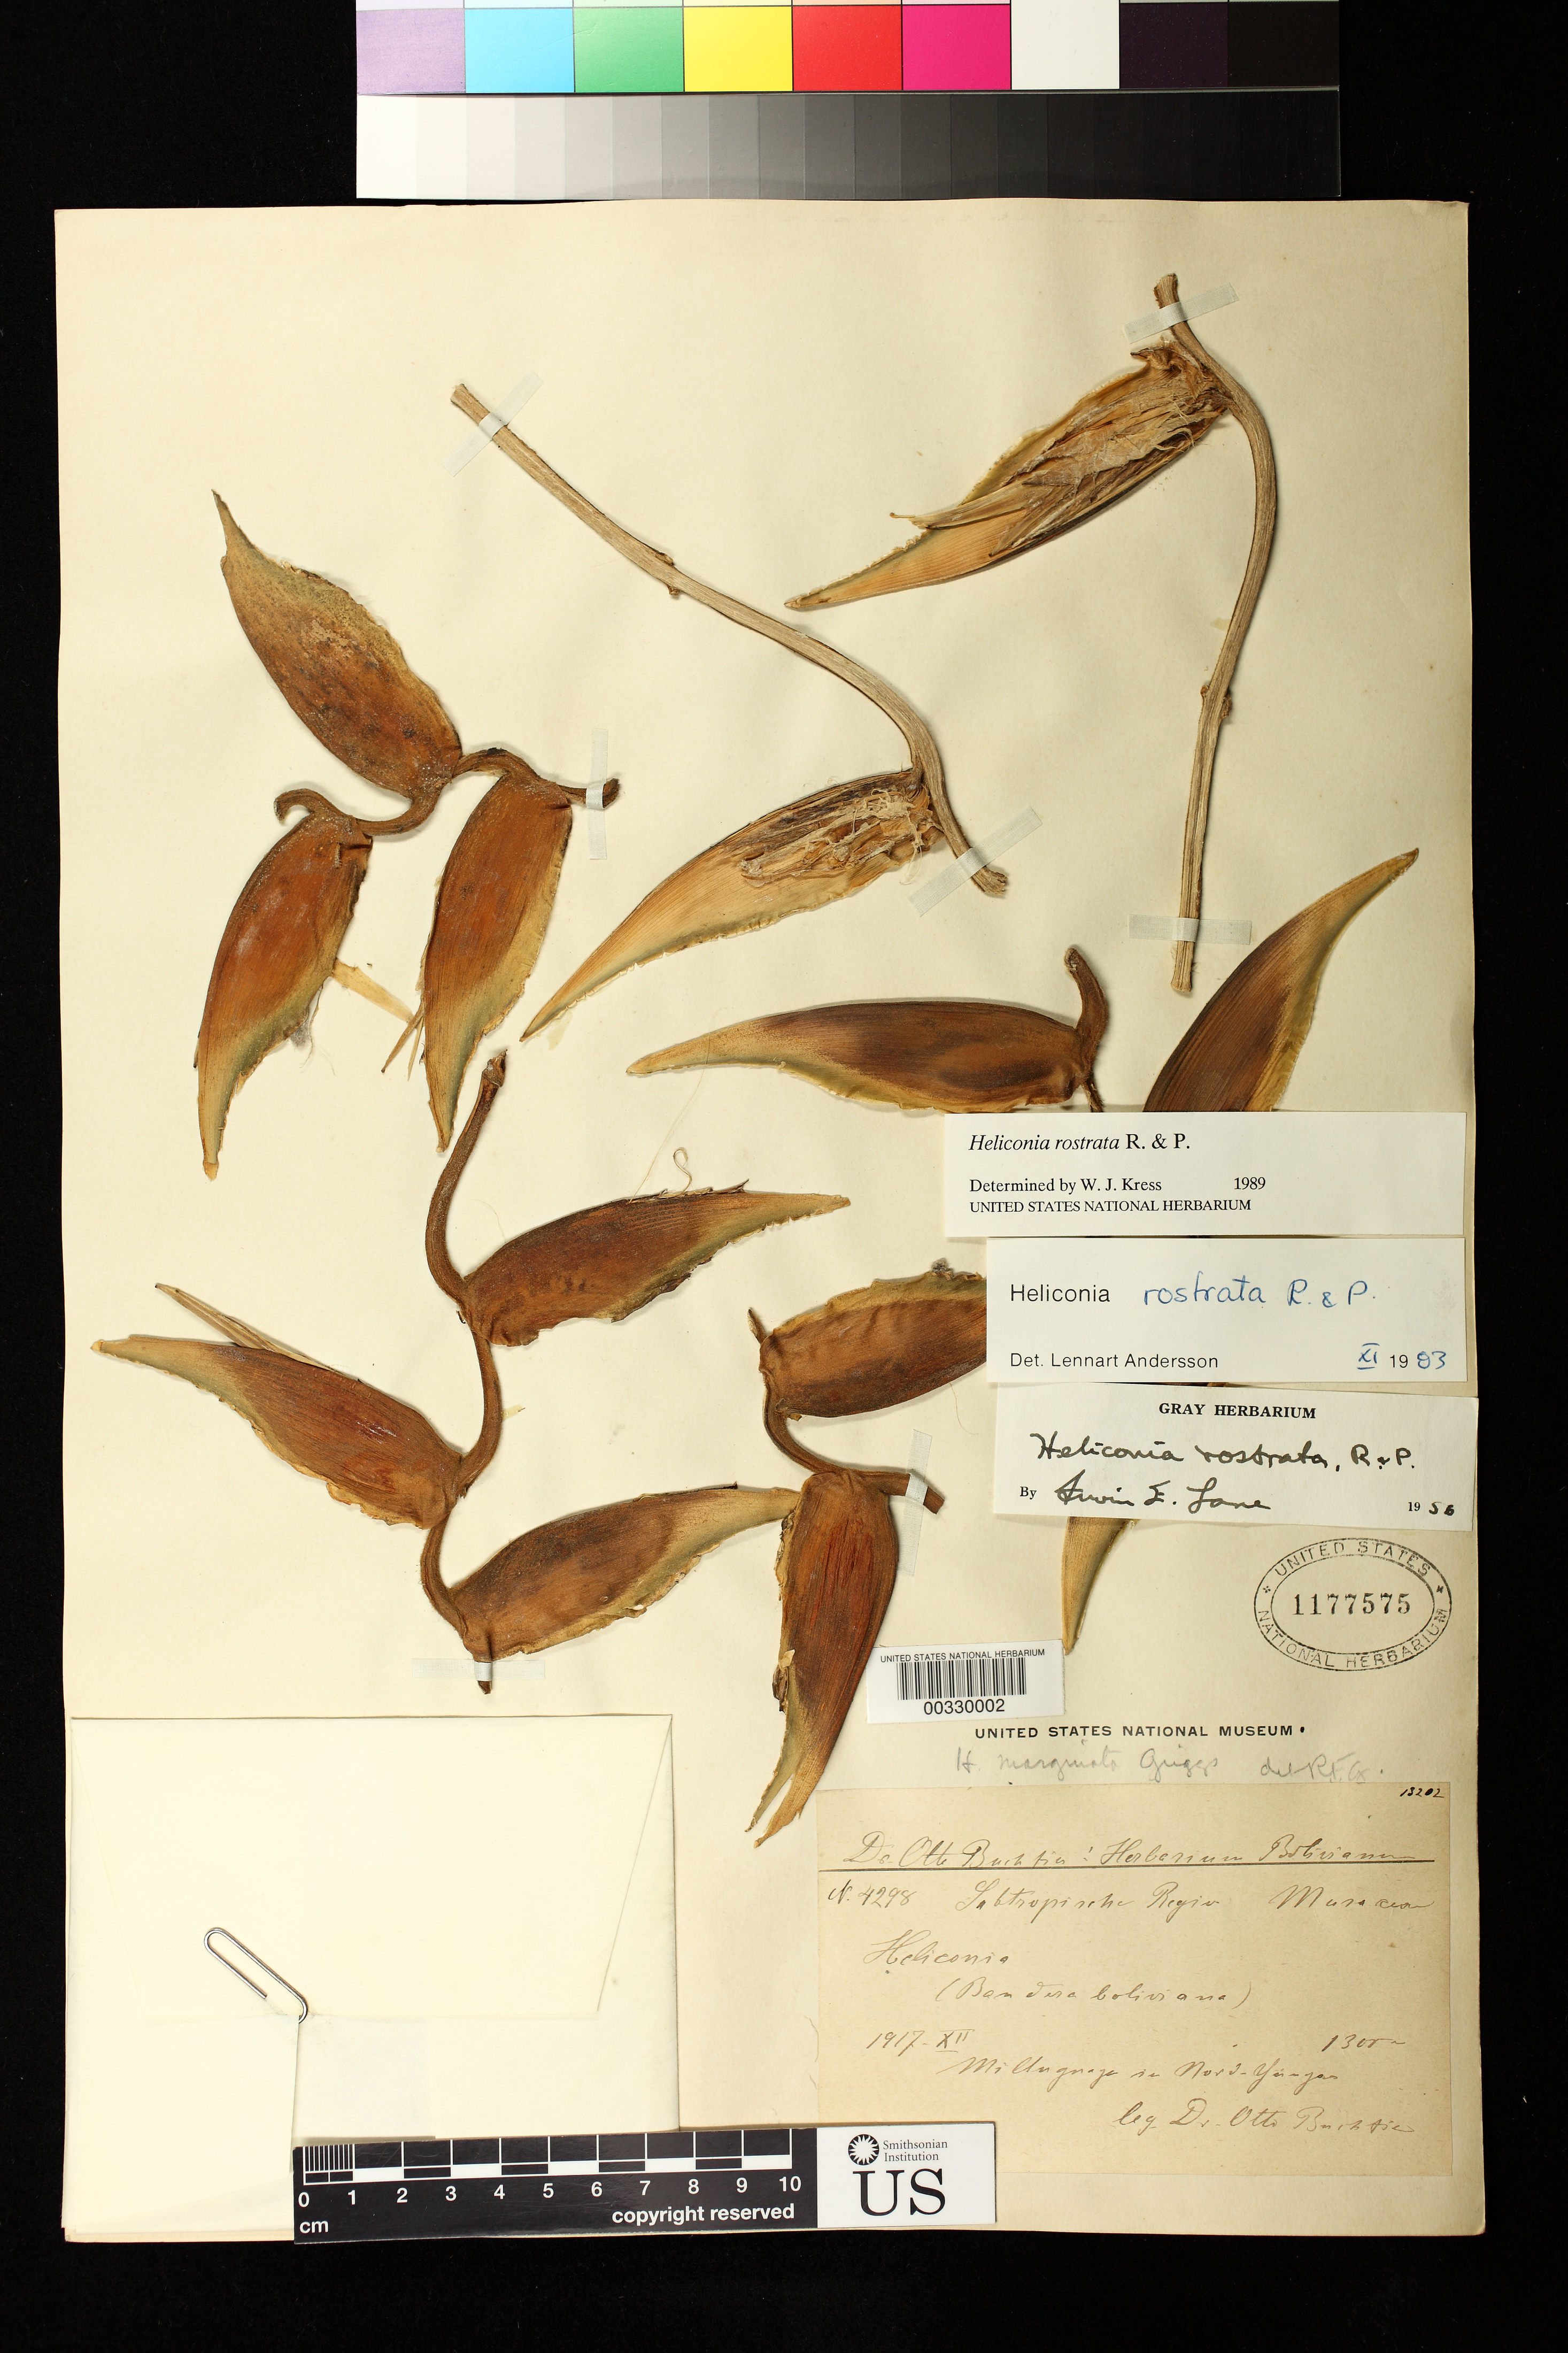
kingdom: Plantae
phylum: Tracheophyta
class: Liliopsida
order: Zingiberales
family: Heliconiaceae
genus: Heliconia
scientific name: Heliconia rostrata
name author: Ruiz & Pav.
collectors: O. Buchtien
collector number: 4298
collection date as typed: Dec 1917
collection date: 1917-12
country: Bolivia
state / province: La Paz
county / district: Nor Yungas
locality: Millaguays in nord-Yungas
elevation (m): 1300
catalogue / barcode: US 1177575